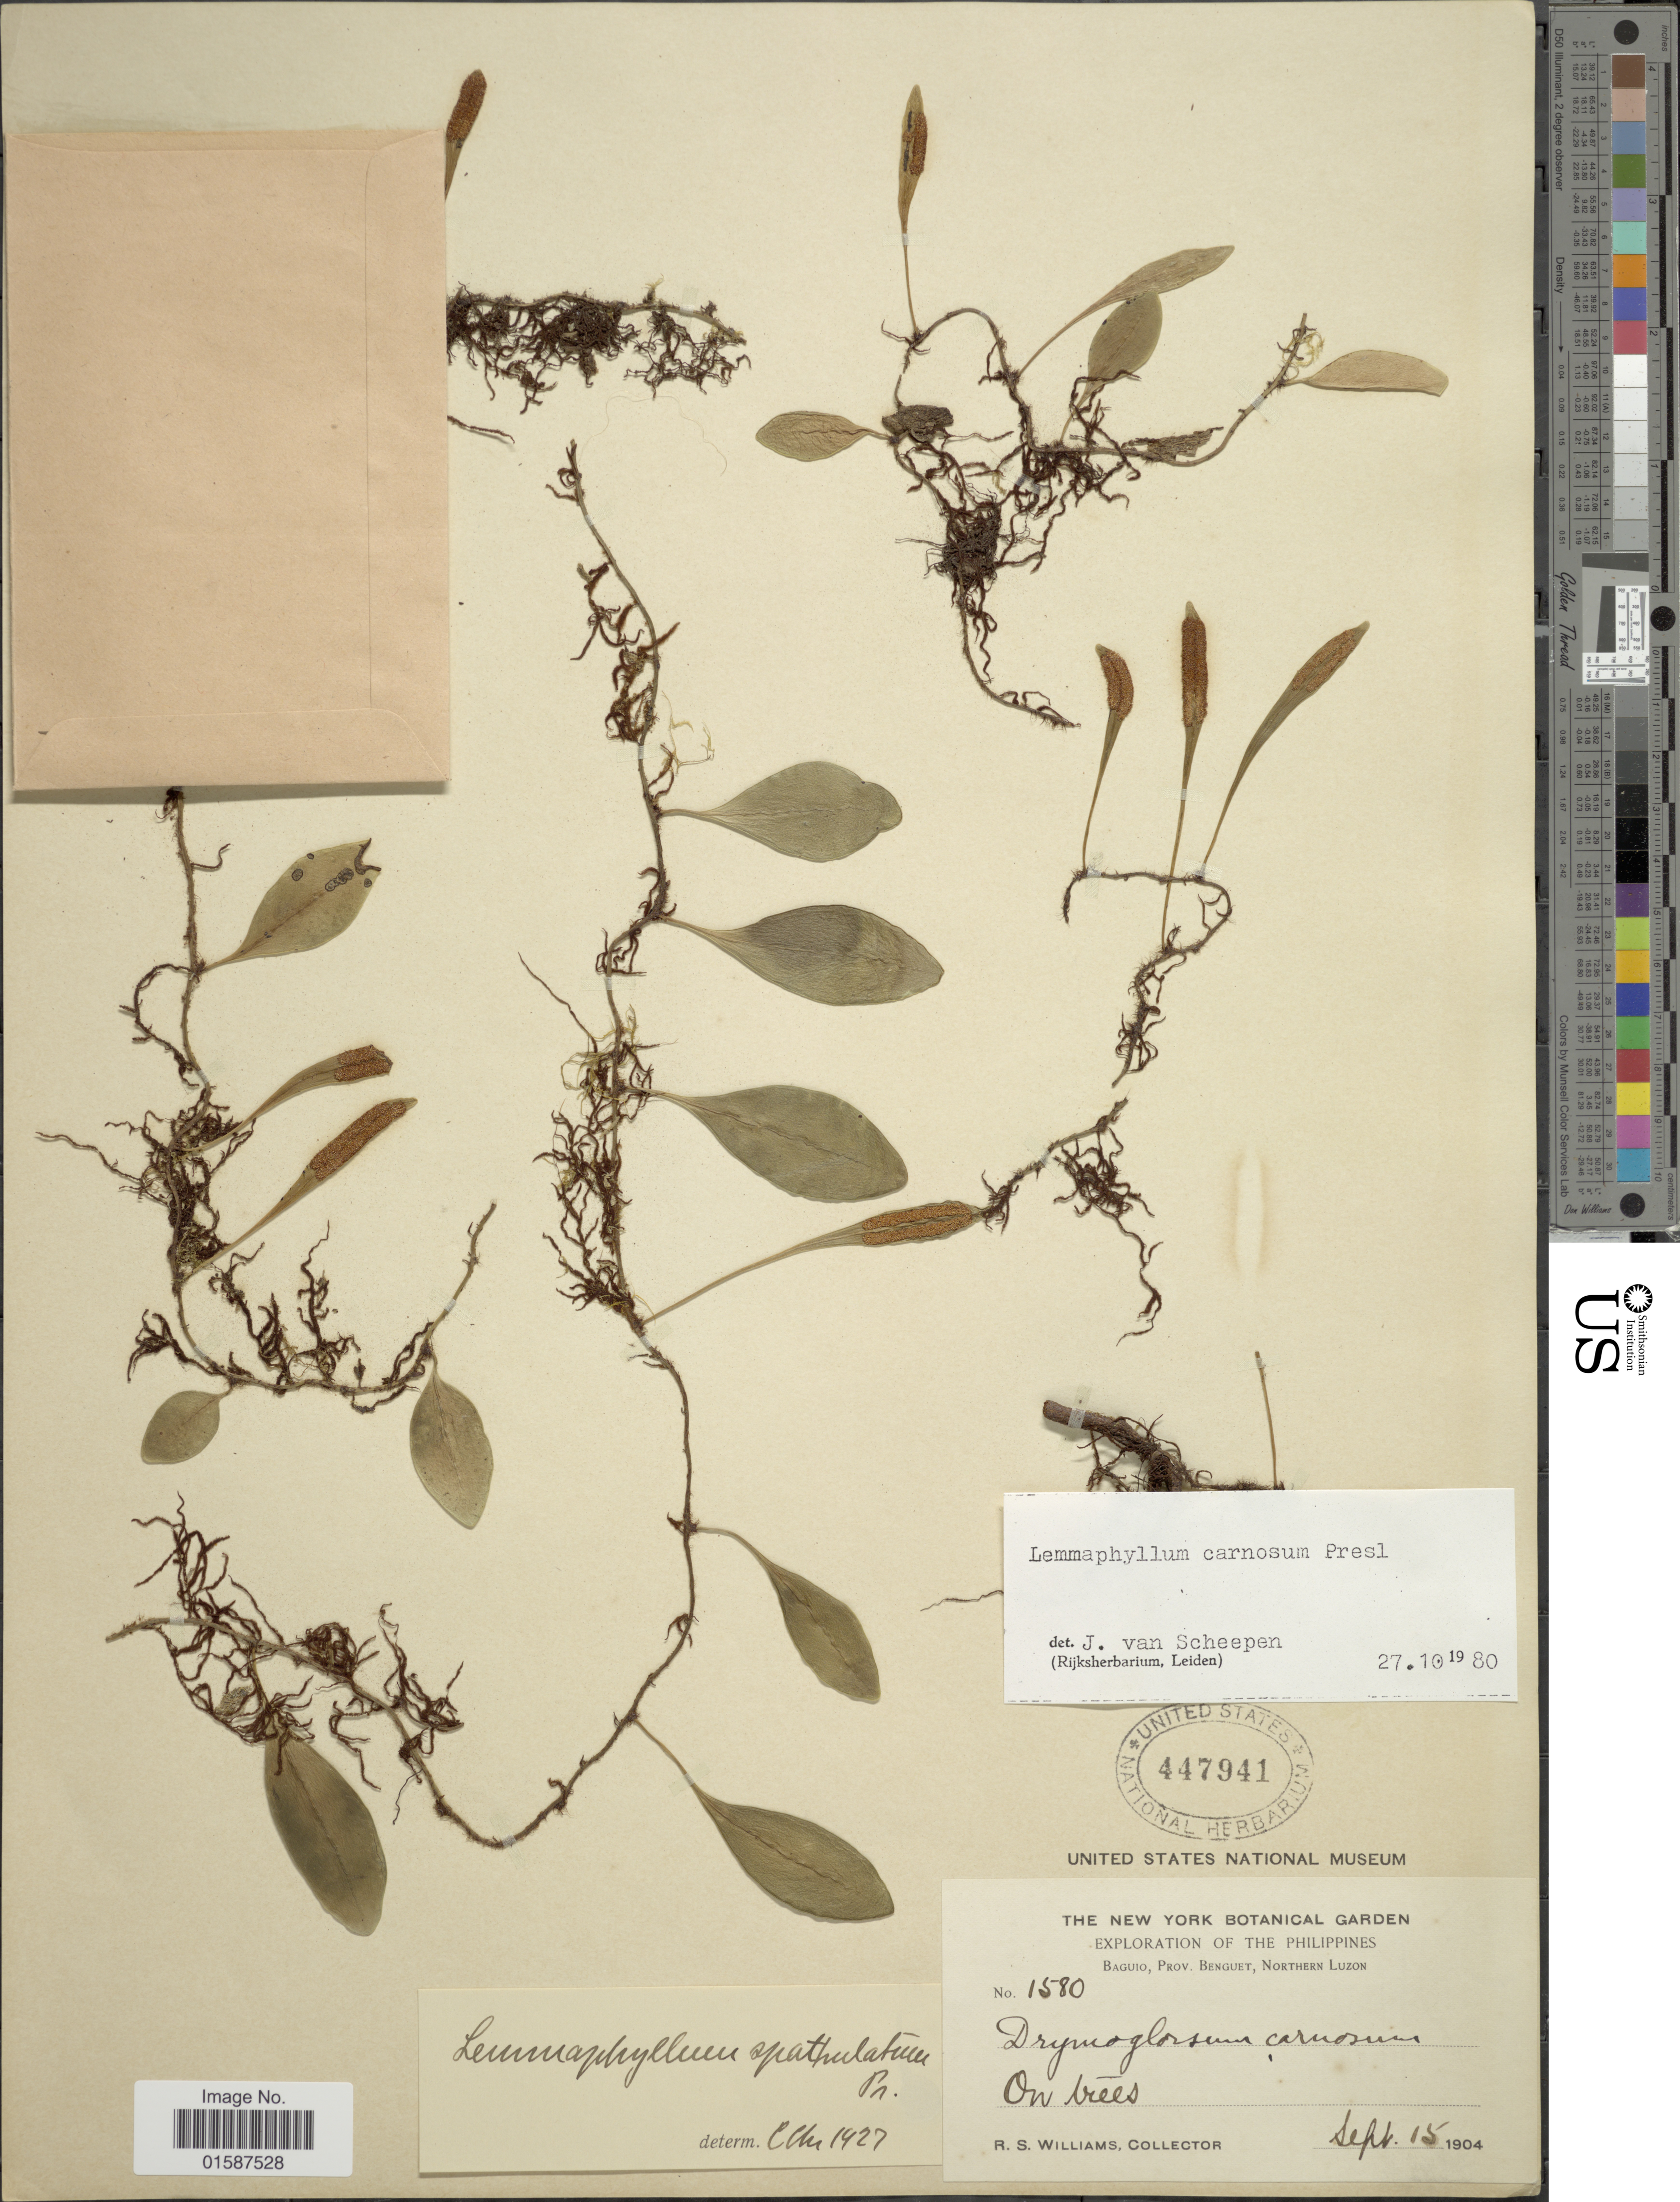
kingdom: Plantae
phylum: Tracheophyta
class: Polypodiopsida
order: Polypodiales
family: Polypodiaceae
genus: Lemmaphyllum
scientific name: Lemmaphyllum carnosum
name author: (J. Sm. ex Hook.) C. Presl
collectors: R. S. Williams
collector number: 1580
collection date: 1904-09-15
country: Philippines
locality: Baguio, Prov. Benguet, Northern Luzon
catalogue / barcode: US 447941